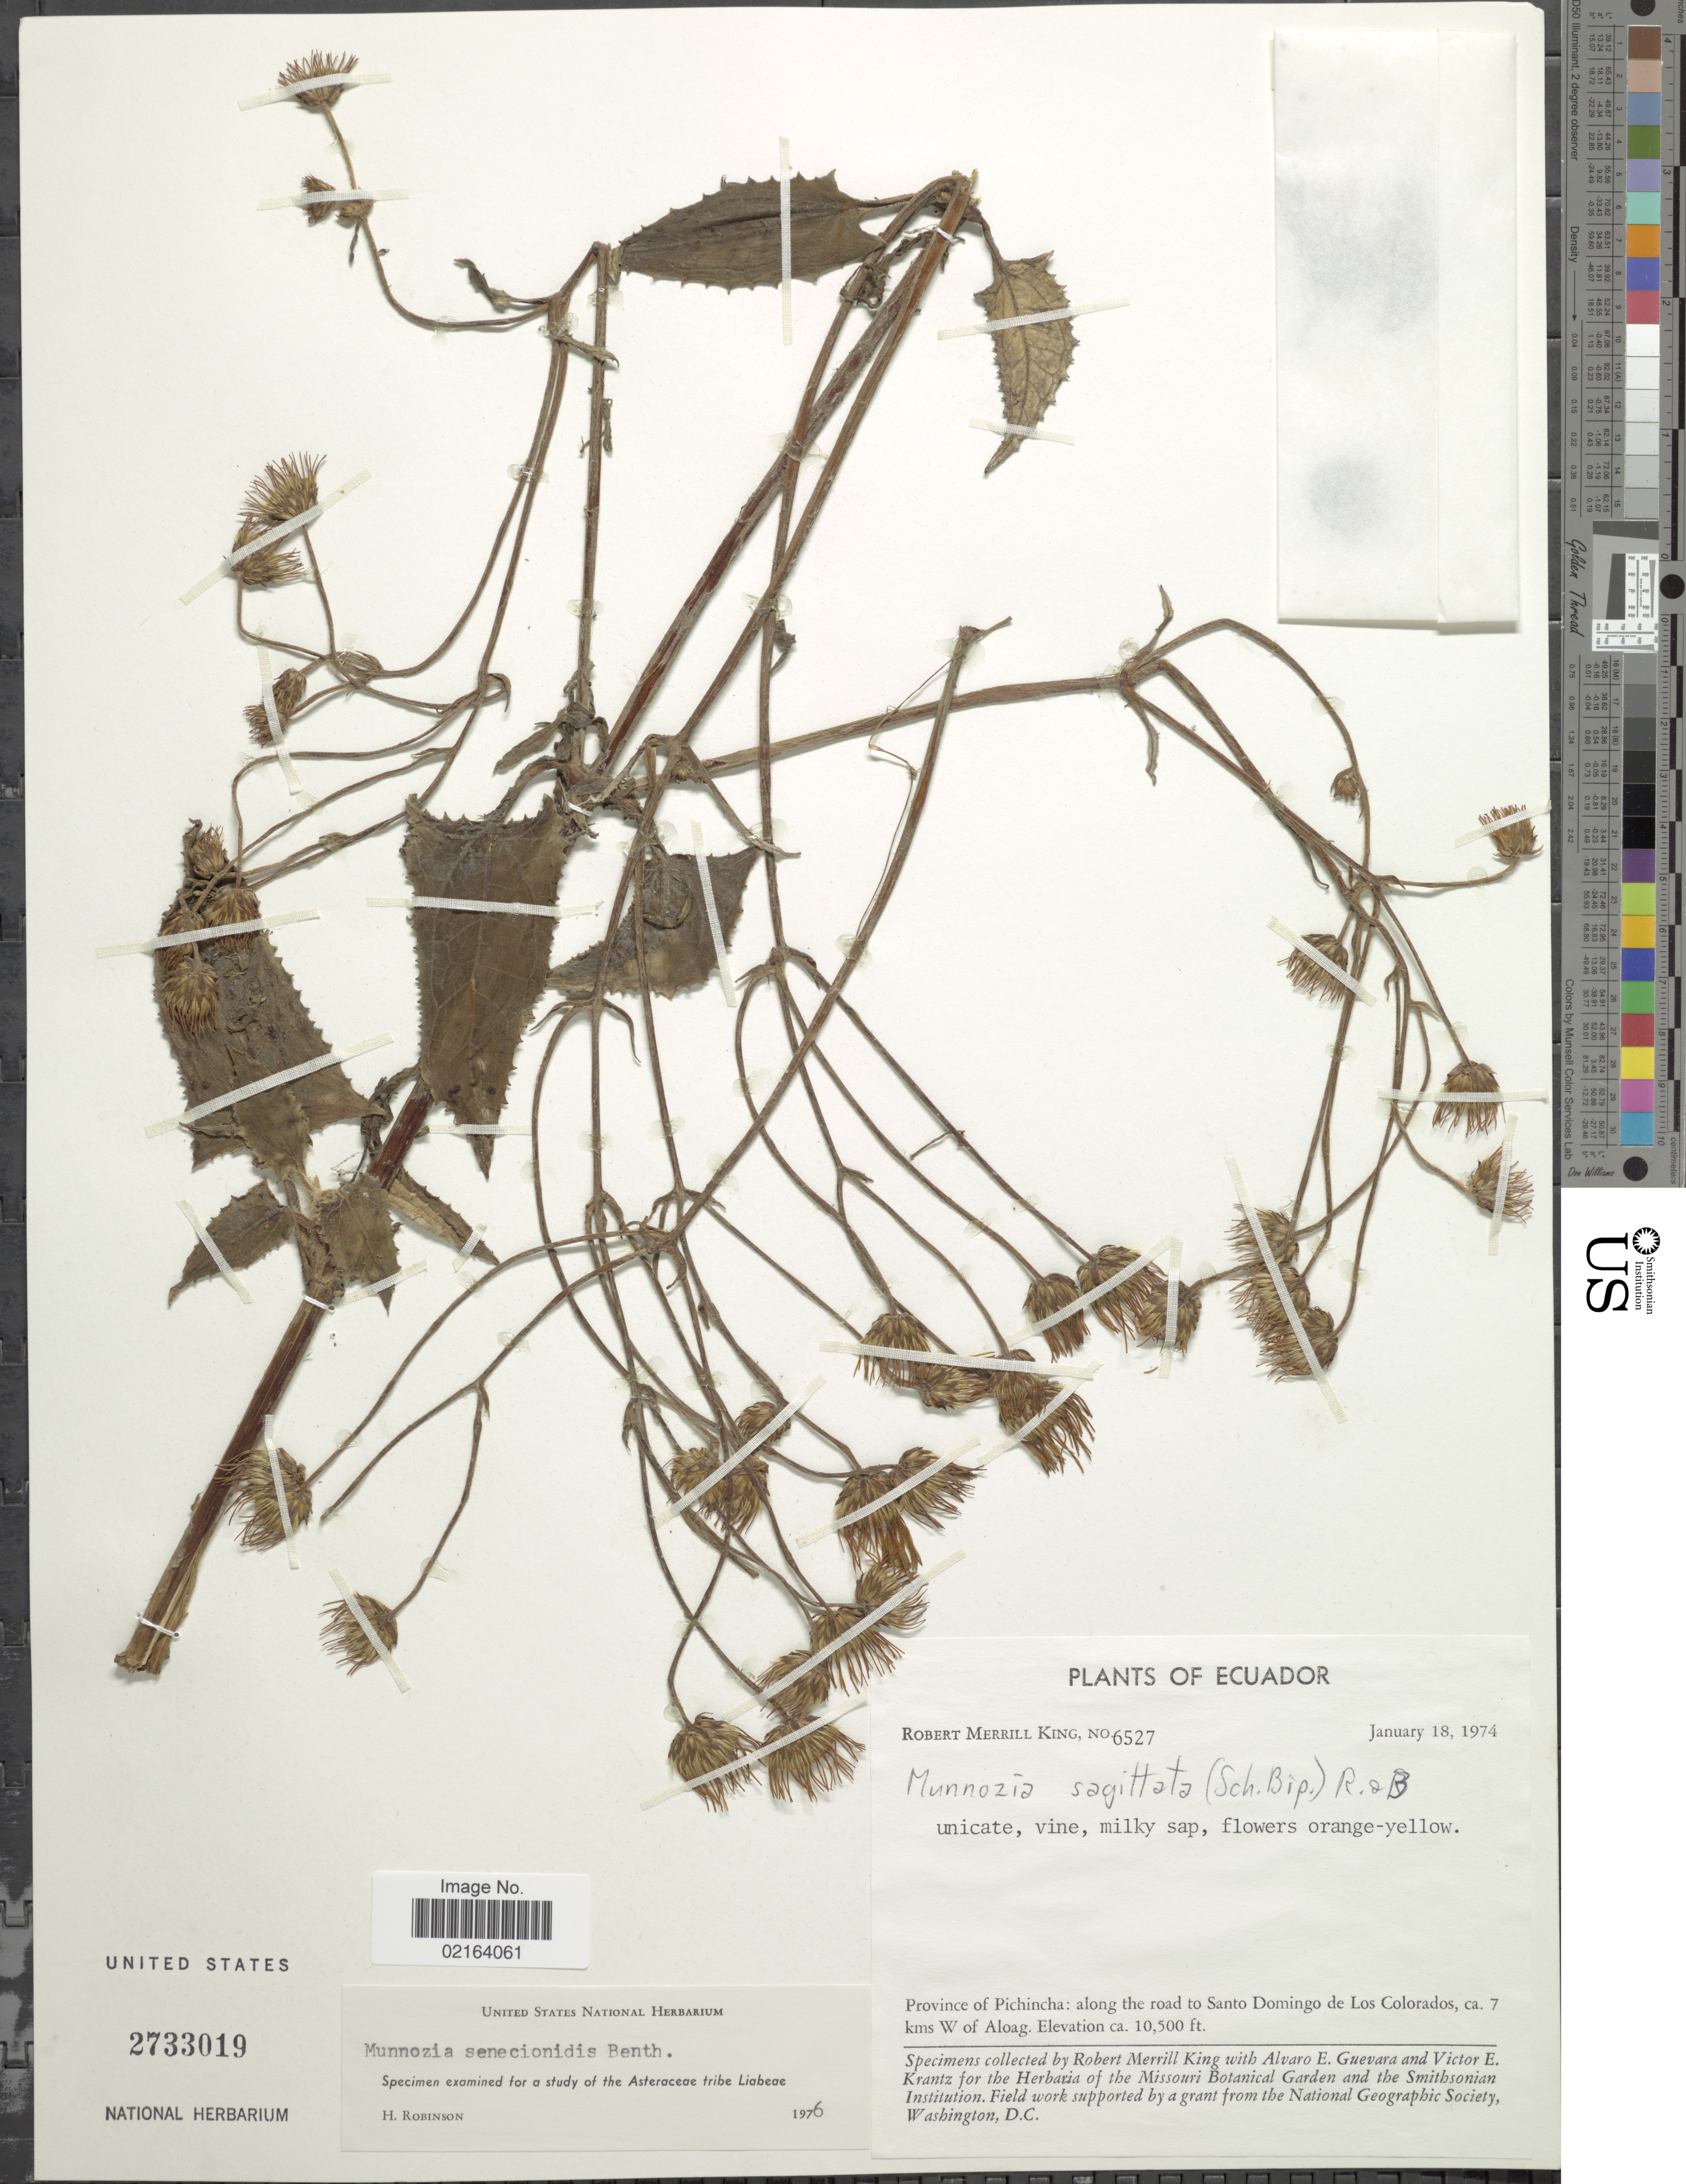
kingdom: Plantae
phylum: Tracheophyta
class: Magnoliopsida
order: Asterales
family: Asteraceae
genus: Munnozia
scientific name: Munnozia senecionidis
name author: Benth.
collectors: R. M. King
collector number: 6527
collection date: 1974-01-18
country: Ecuador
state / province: Pichincha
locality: Province of Pichincha: along the road to Santo Domingo de Los Colorados, 7 kms W of Aloag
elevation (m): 3200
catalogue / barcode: US 2733019